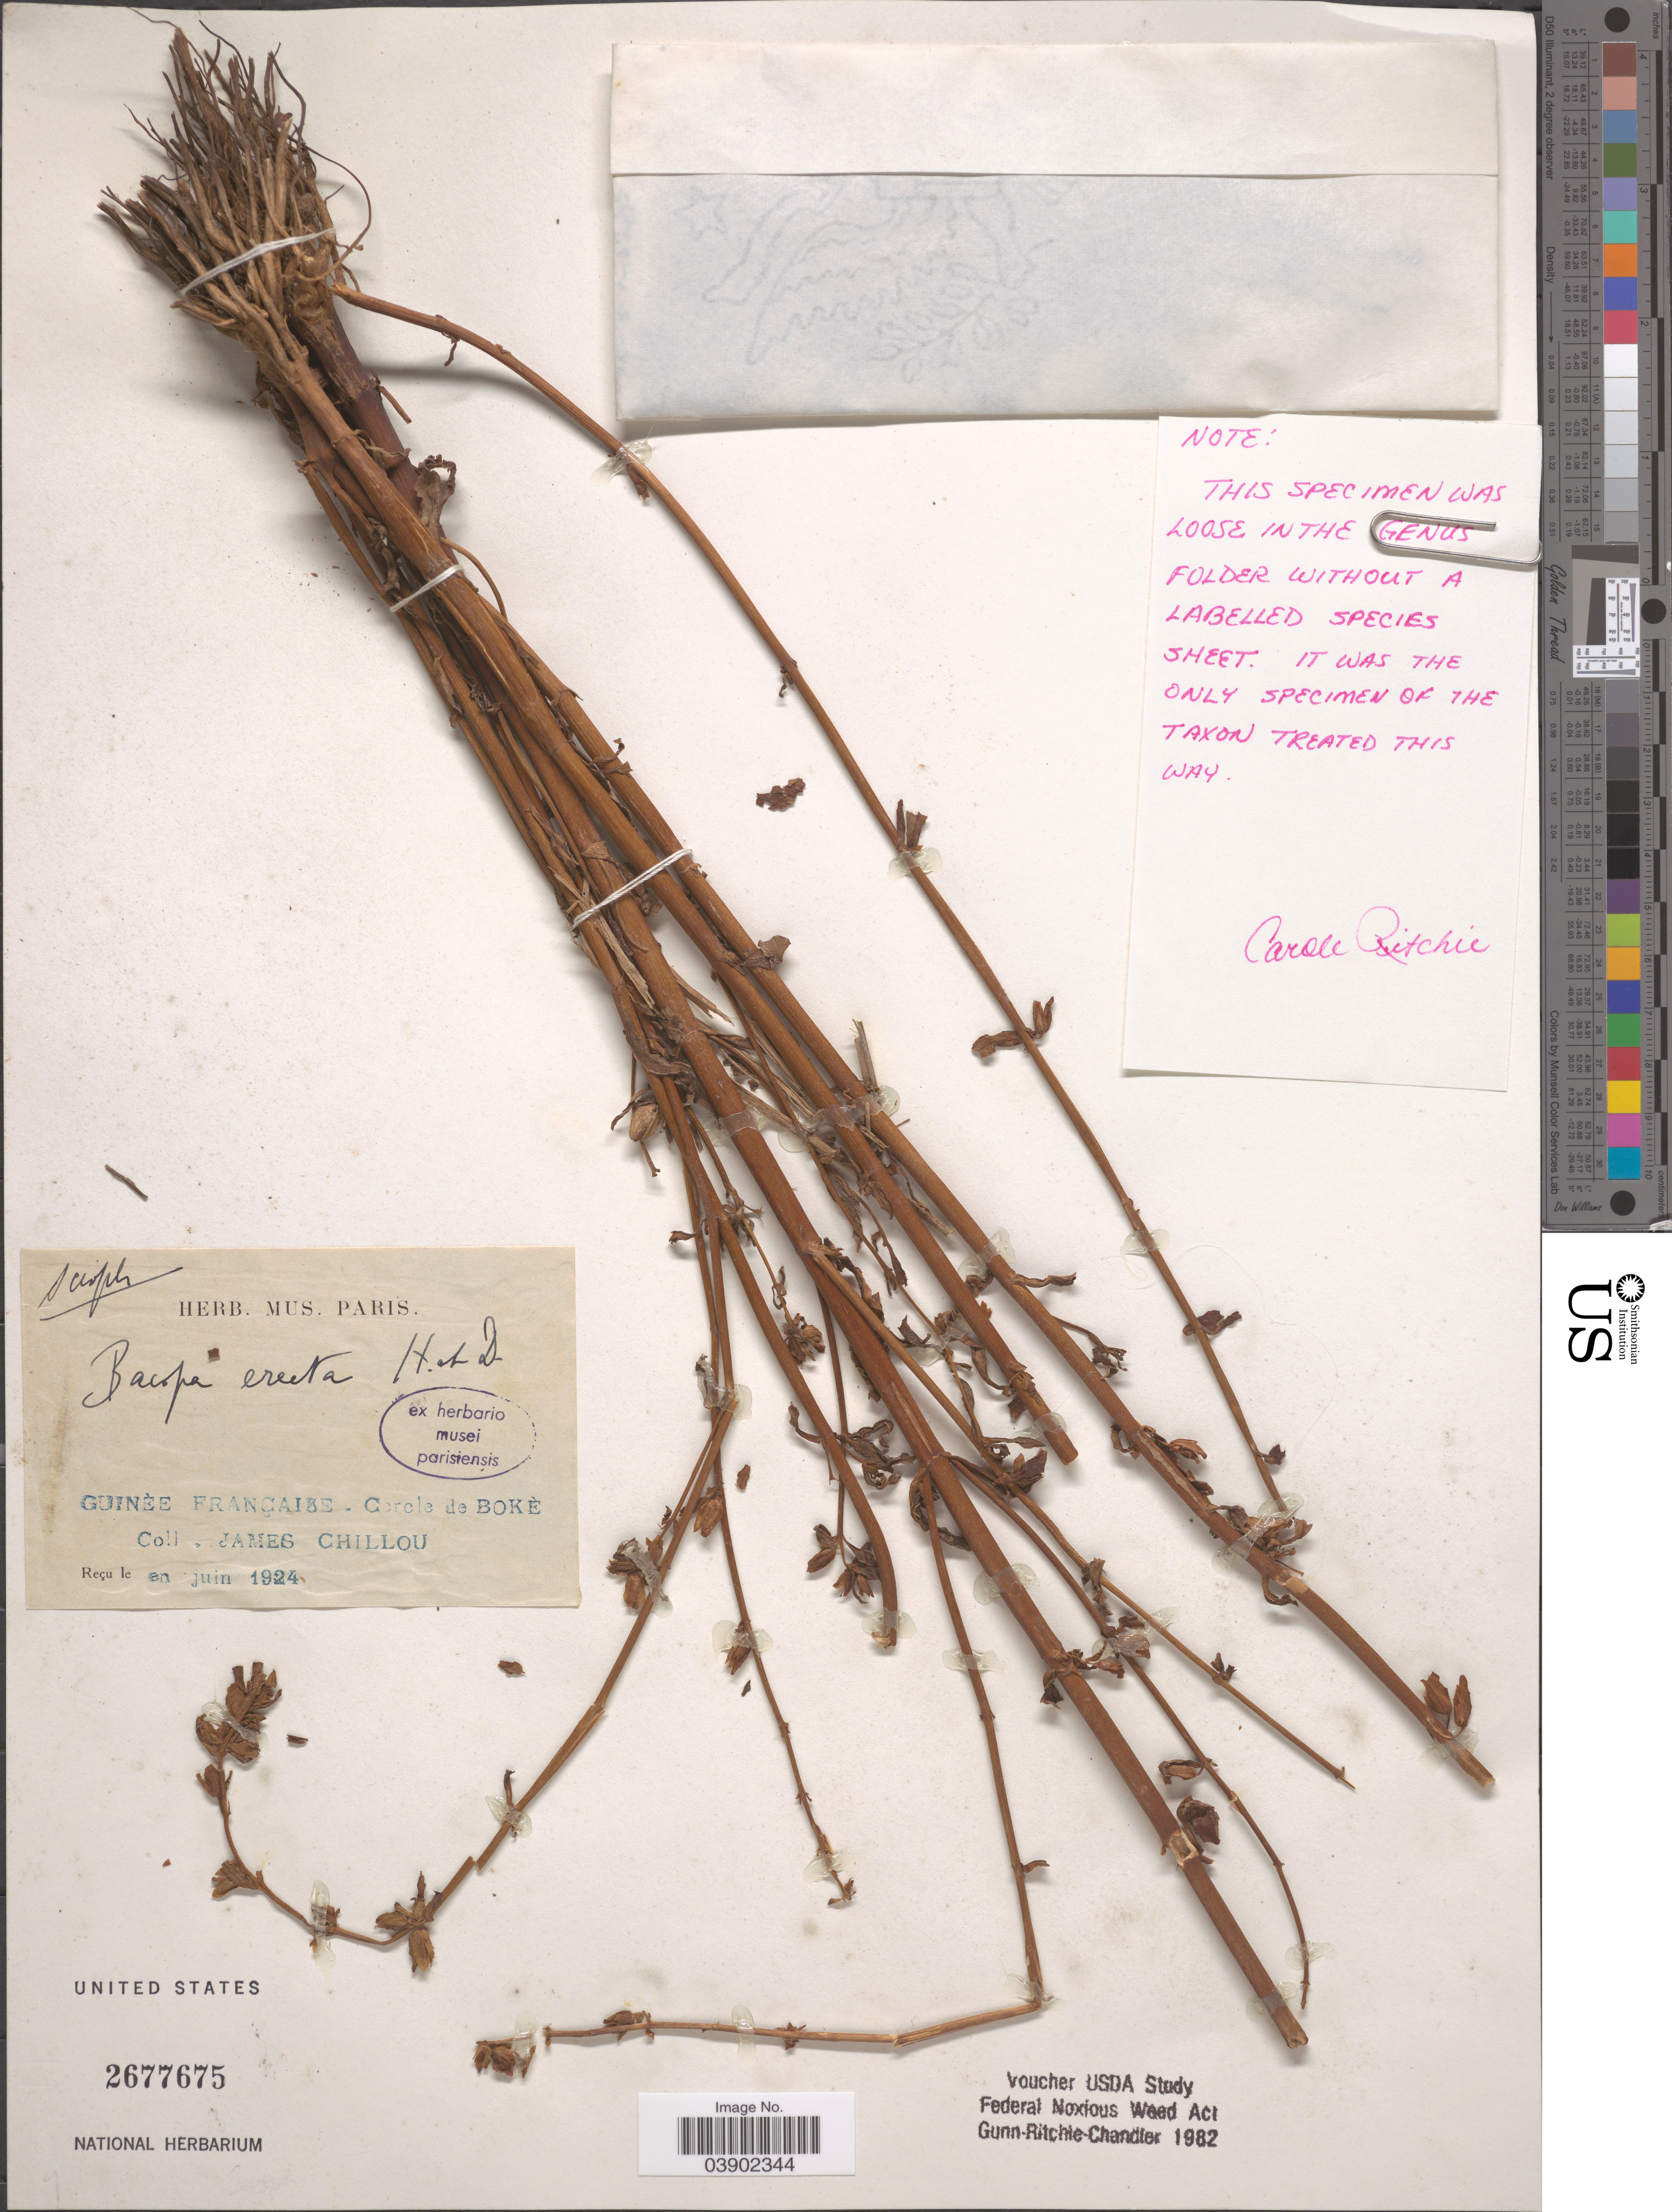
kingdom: Plantae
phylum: Tracheophyta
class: Magnoliopsida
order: Lamiales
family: Plantaginaceae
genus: Bacopa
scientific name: Bacopa erecta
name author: Hutch. & Dalziel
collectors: J. Chillou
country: Guinea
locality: Guinèe Française - Cercle de Bokè.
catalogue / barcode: US 2677675